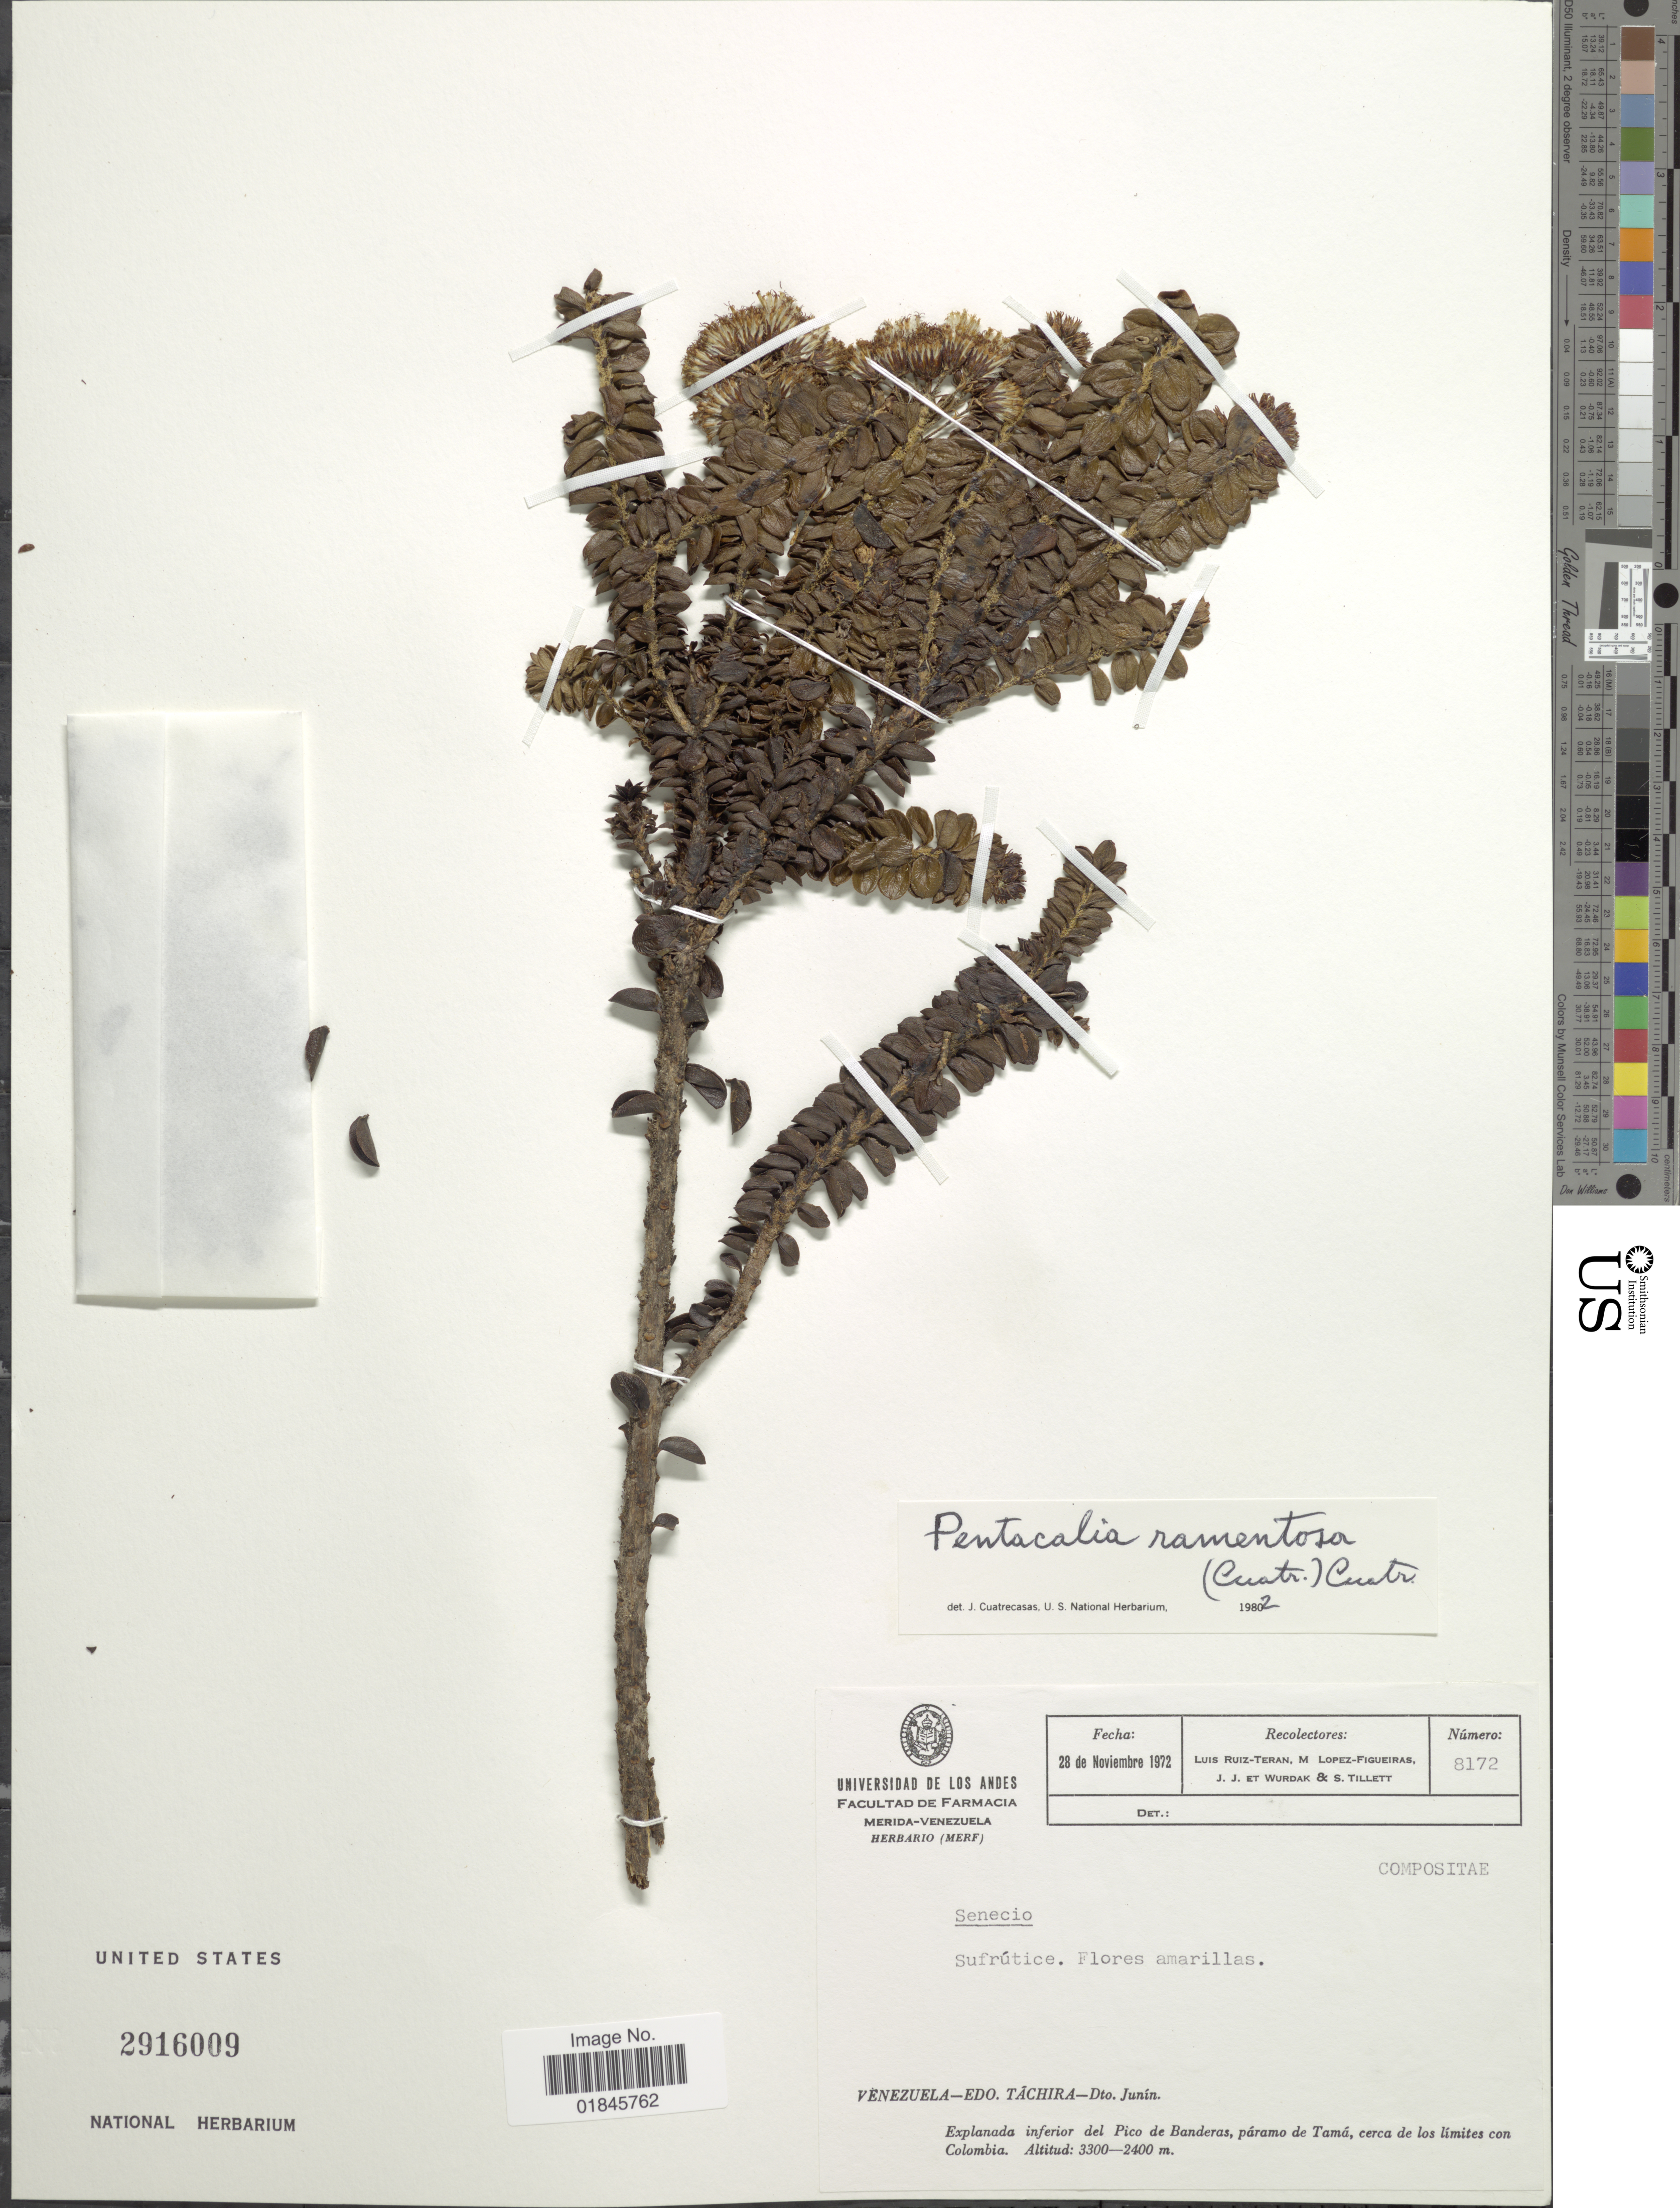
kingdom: Plantae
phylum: Tracheophyta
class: Magnoliopsida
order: Asterales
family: Asteraceae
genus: Pentacalia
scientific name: Pentacalia ramentosa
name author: (Cuatrec.) Cuatrec.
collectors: L. Teran, M. López Figueiras, J. Wurdak & S. S. Tillett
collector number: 8172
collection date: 1972-11-28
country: Venezuela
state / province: Tachira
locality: Venezuela - Edo. Táchira - Dto.Junín. Explanada inferior del Pico de Banderas, páramo de Tamá, cerca de los límites con Colombia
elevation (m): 2400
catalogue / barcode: US 2916009